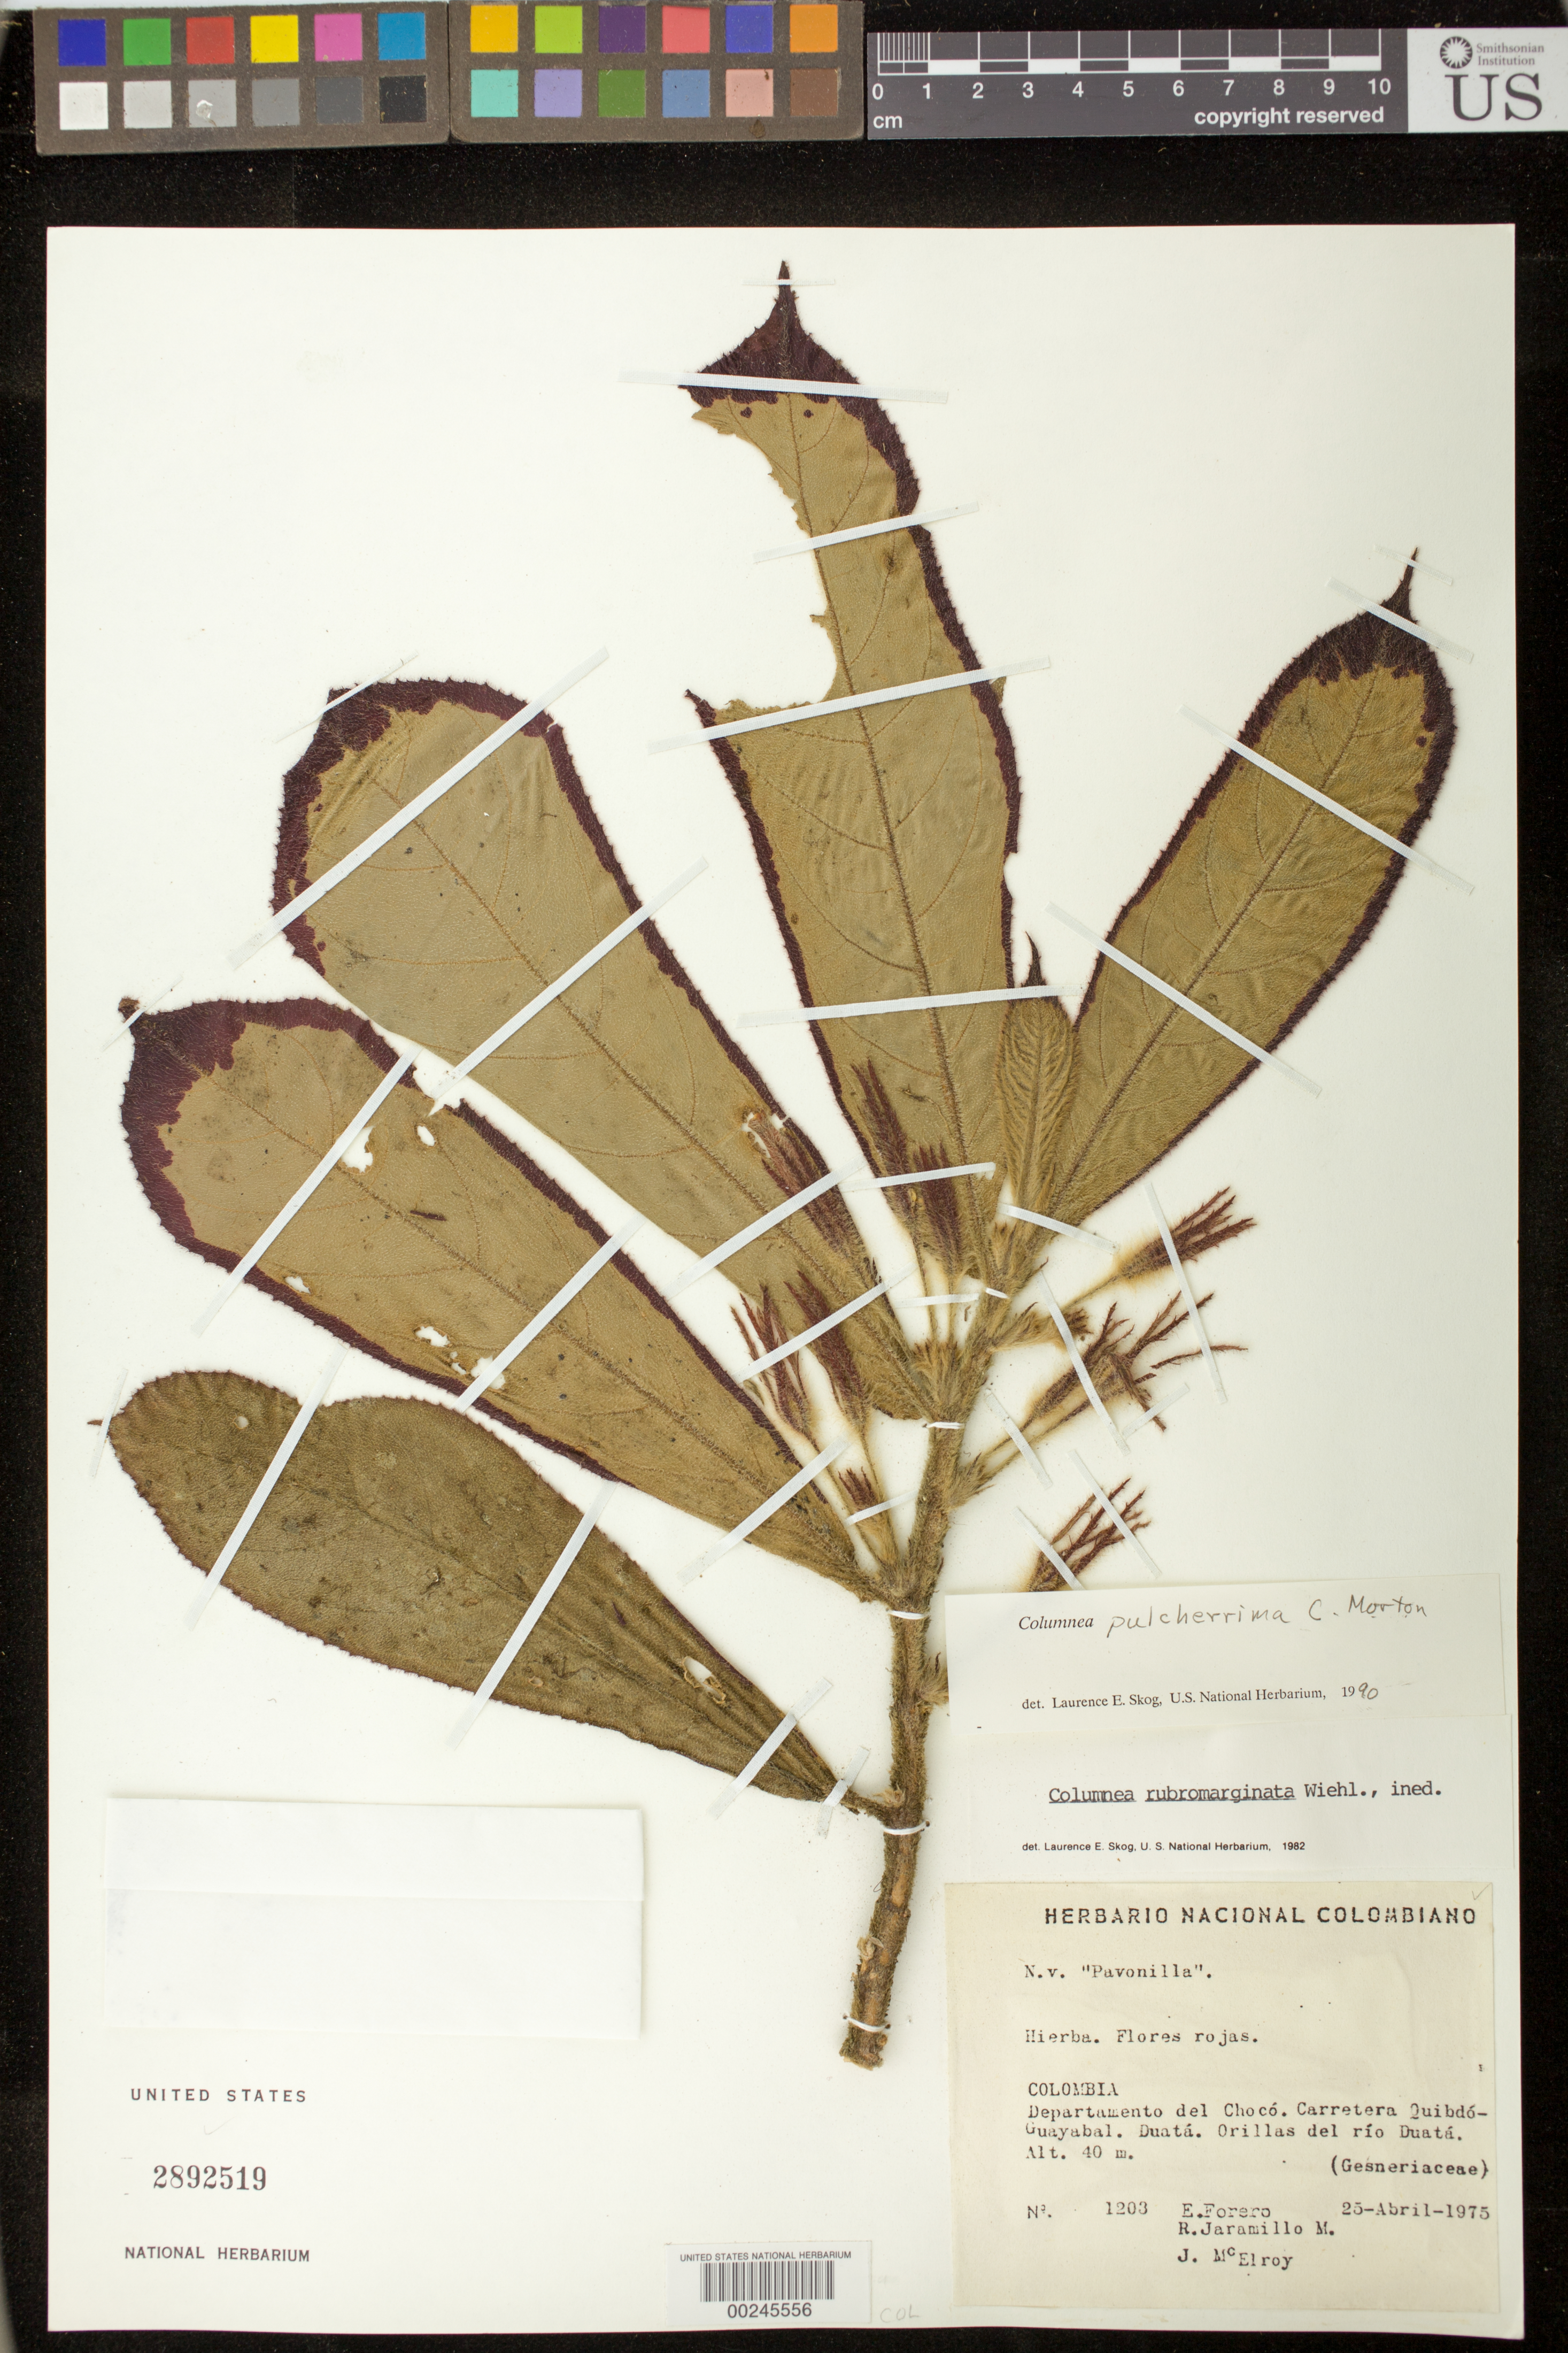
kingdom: Plantae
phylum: Tracheophyta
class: Magnoliopsida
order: Lamiales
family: Gesneriaceae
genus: Columnea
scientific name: Columnea pulcherrima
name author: C.V. Morton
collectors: E. Forero, R. Jaramillo M. & J. B. McElroy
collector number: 1203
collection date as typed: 25 Apr 1975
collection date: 1975-04-25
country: Colombia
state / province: Chocó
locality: Quibdo-Guayabal highway, Duata, banks of Rio Duata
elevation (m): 40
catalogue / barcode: US 2892519